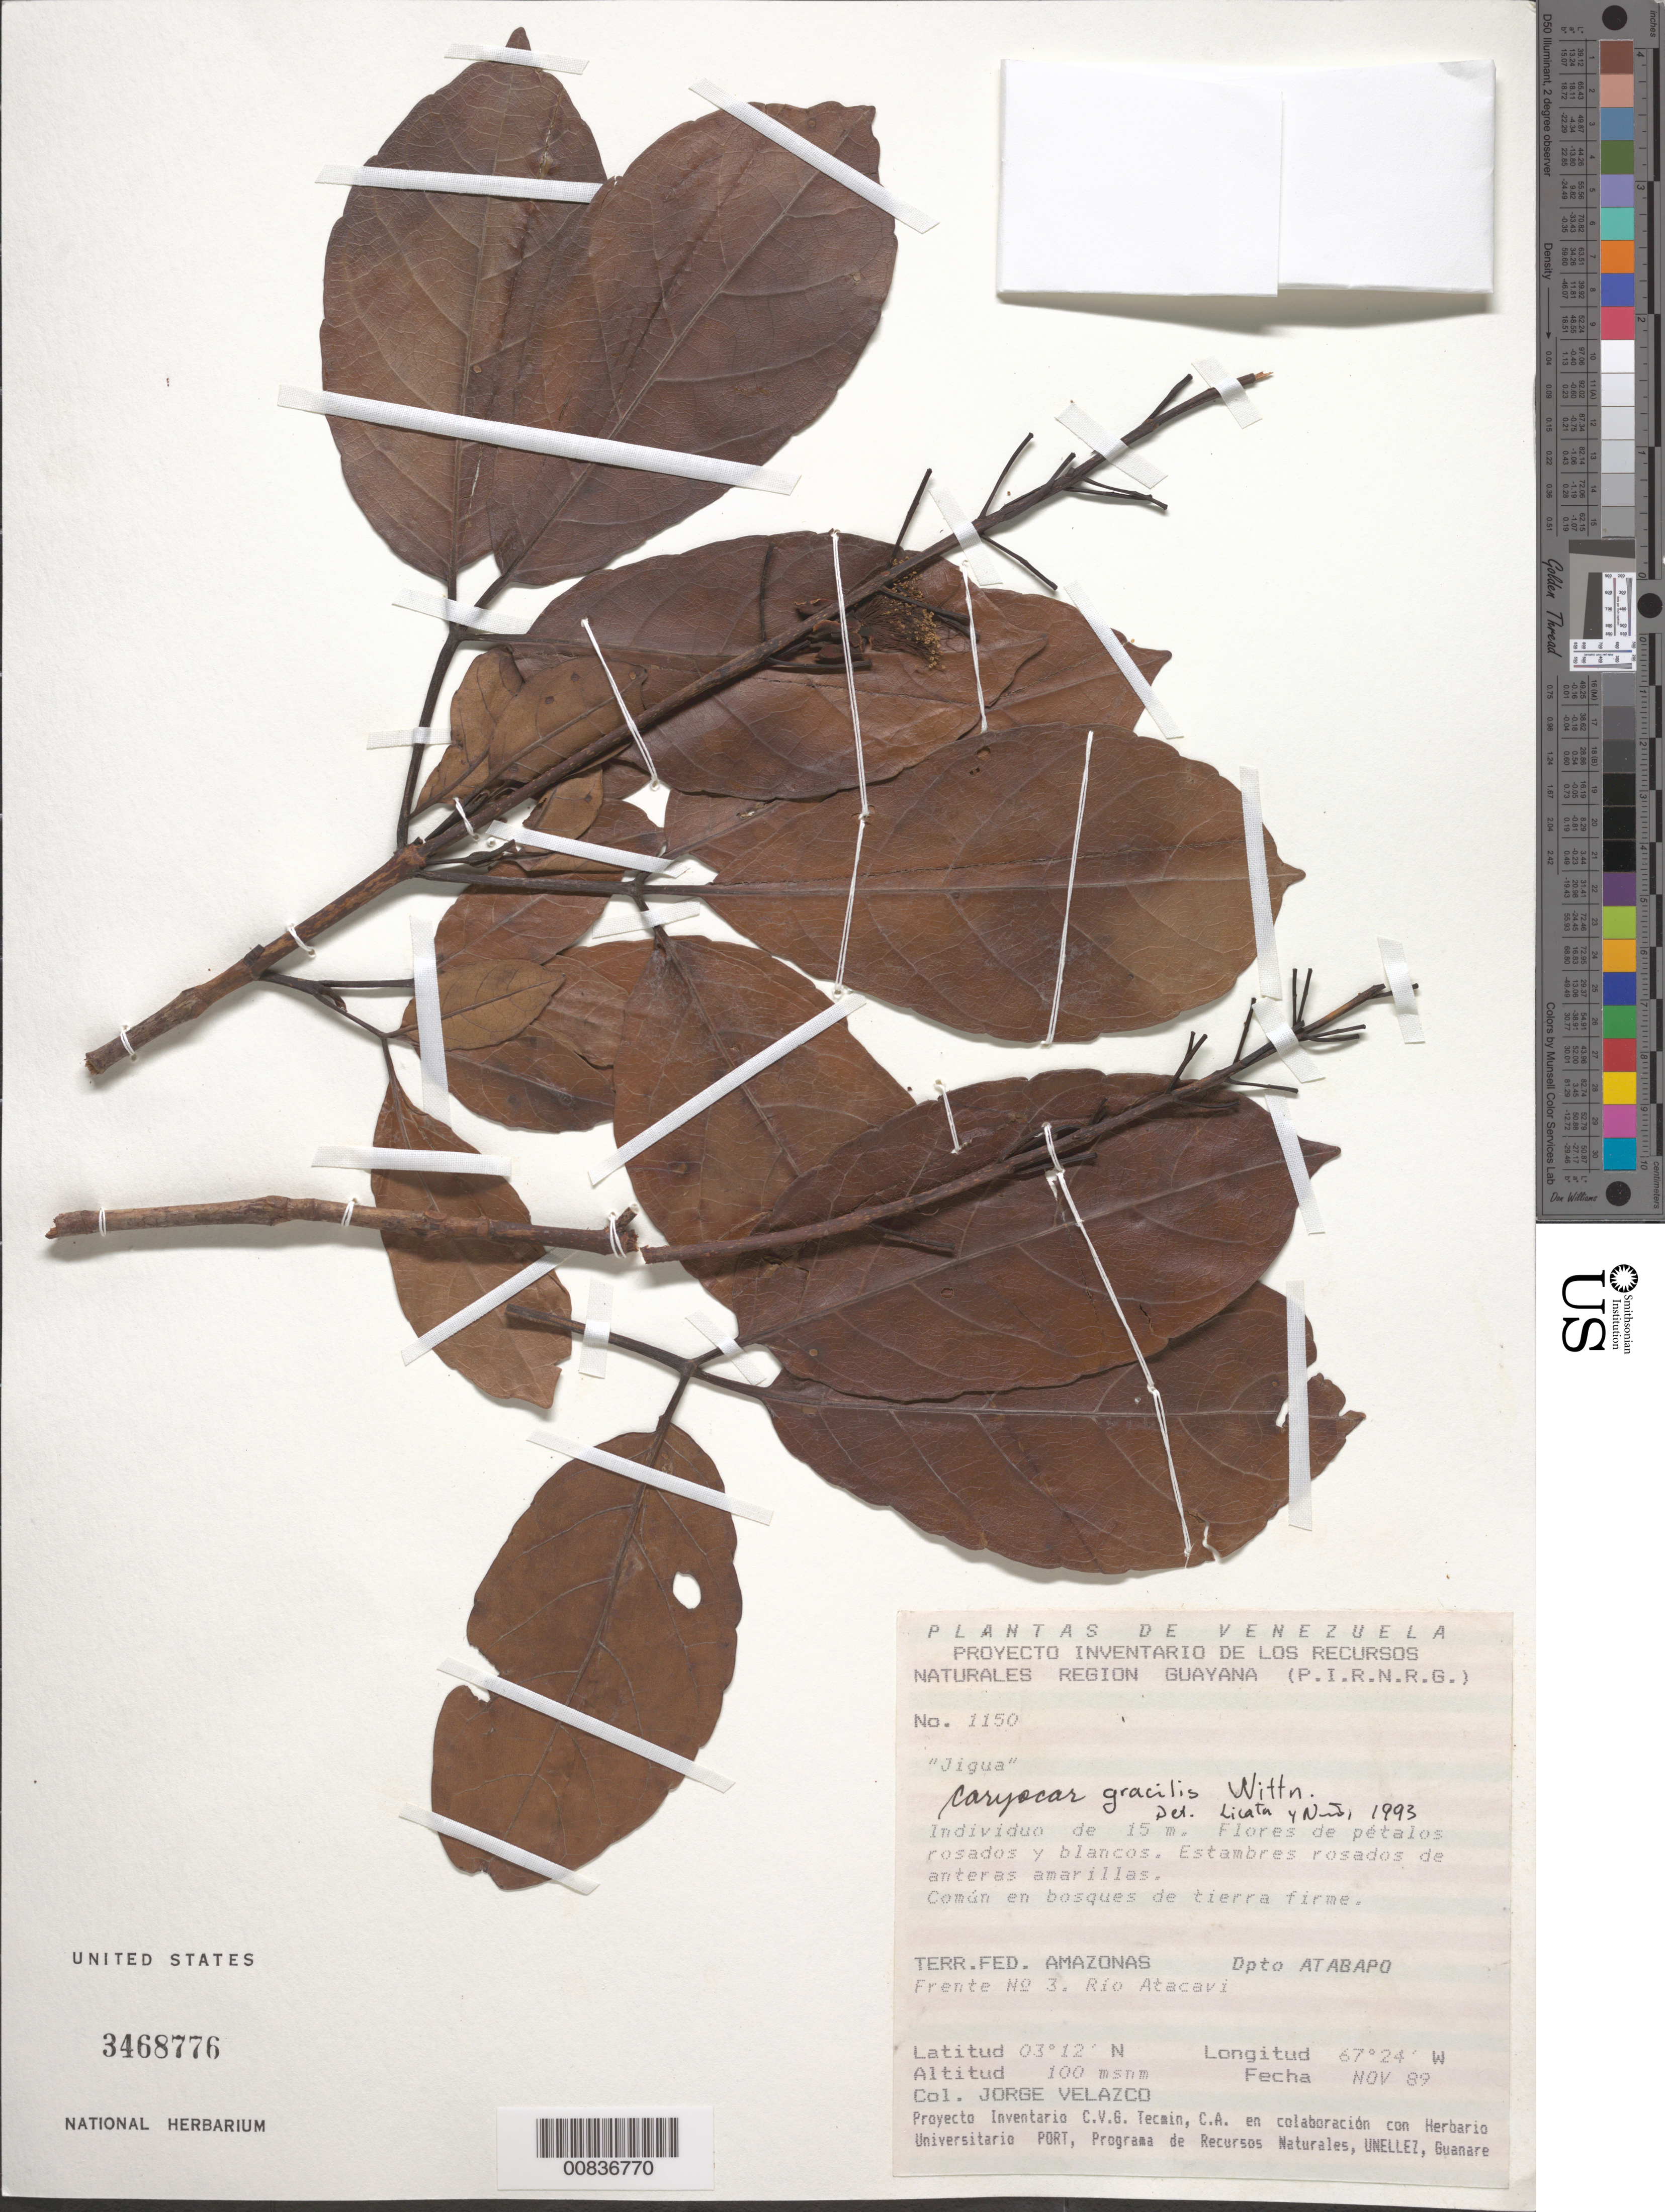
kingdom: Plantae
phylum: Tracheophyta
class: Magnoliopsida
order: Malpighiales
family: Caryocaraceae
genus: Caryocar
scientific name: Caryocar gracile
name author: Wittm.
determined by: Licata, A.; Niño, S. M.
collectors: J. Velazco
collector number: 1150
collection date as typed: Nov-89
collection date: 1989-11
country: Venezuela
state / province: Amazonas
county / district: Atabapo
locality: Río Atacavi, Frente no. 3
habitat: Forest on terra firma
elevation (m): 100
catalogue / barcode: US 3468776